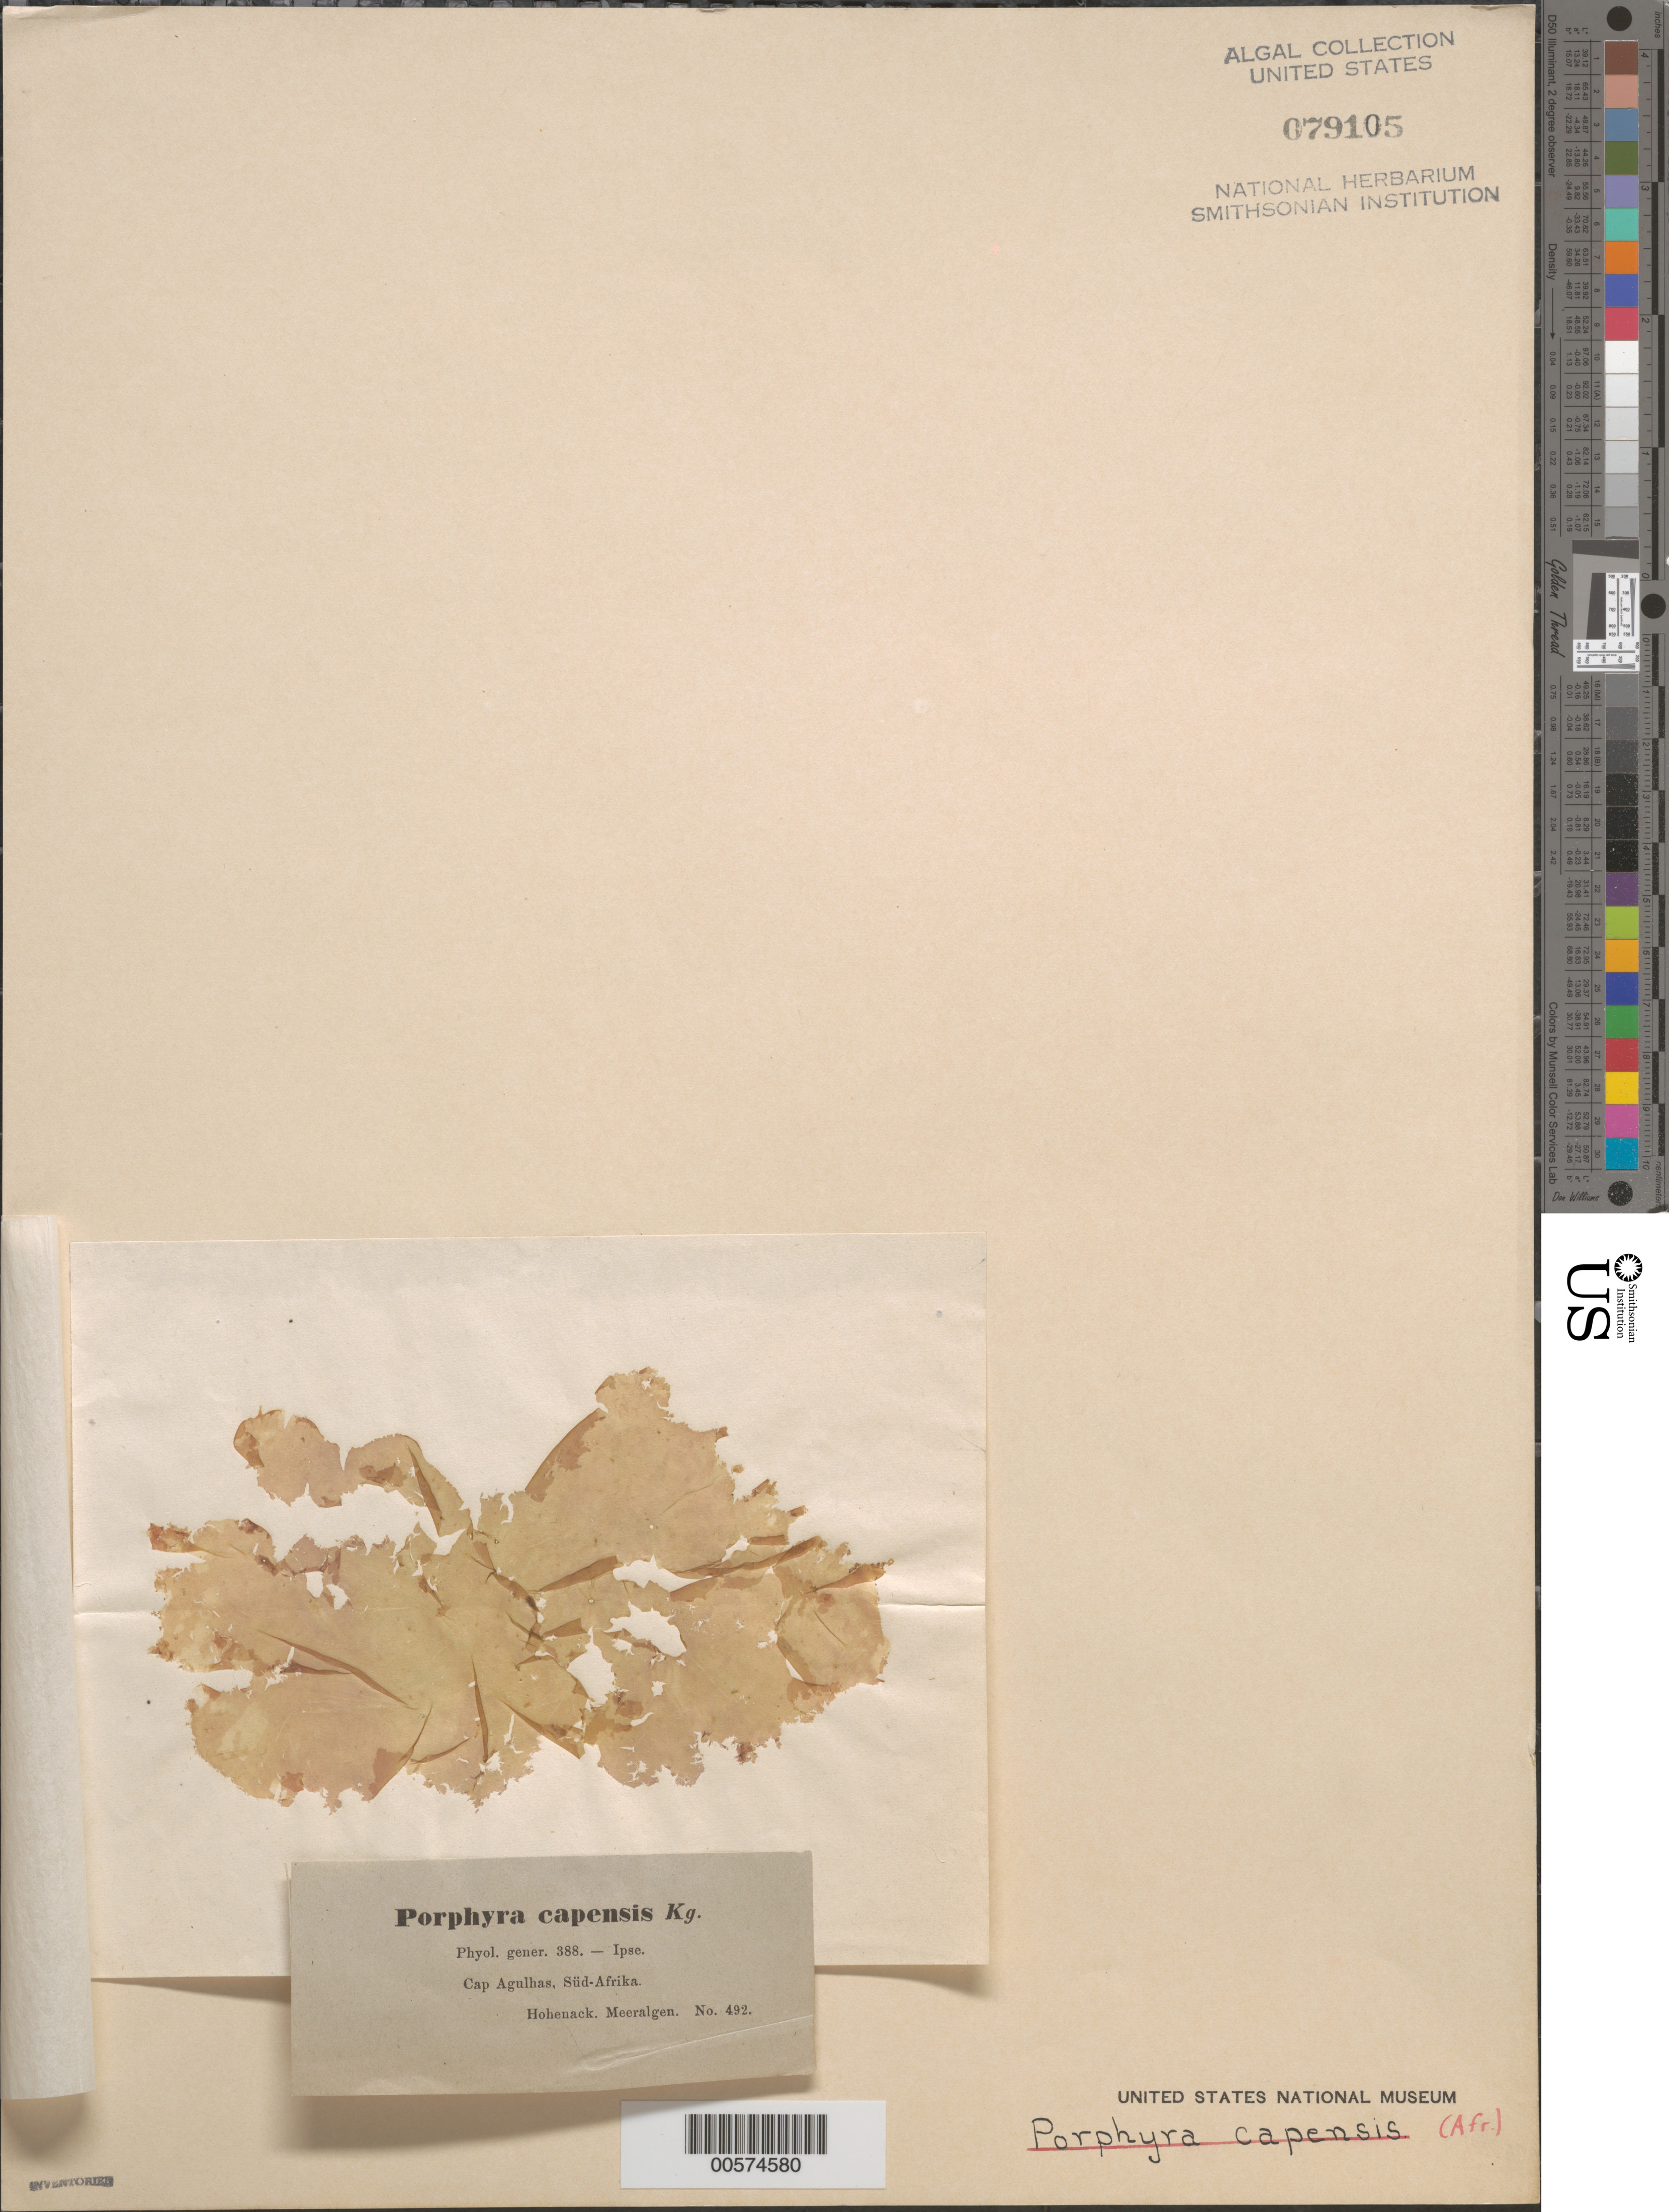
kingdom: Plantae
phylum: Rhodophyta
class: Bangiophyceae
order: Bangiales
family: Bangiaceae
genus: Porphyra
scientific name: Porphyra capensis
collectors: R. F. Hohenacker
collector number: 492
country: South Africa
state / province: Western Cape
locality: Cape Agulhas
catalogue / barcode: US 79105